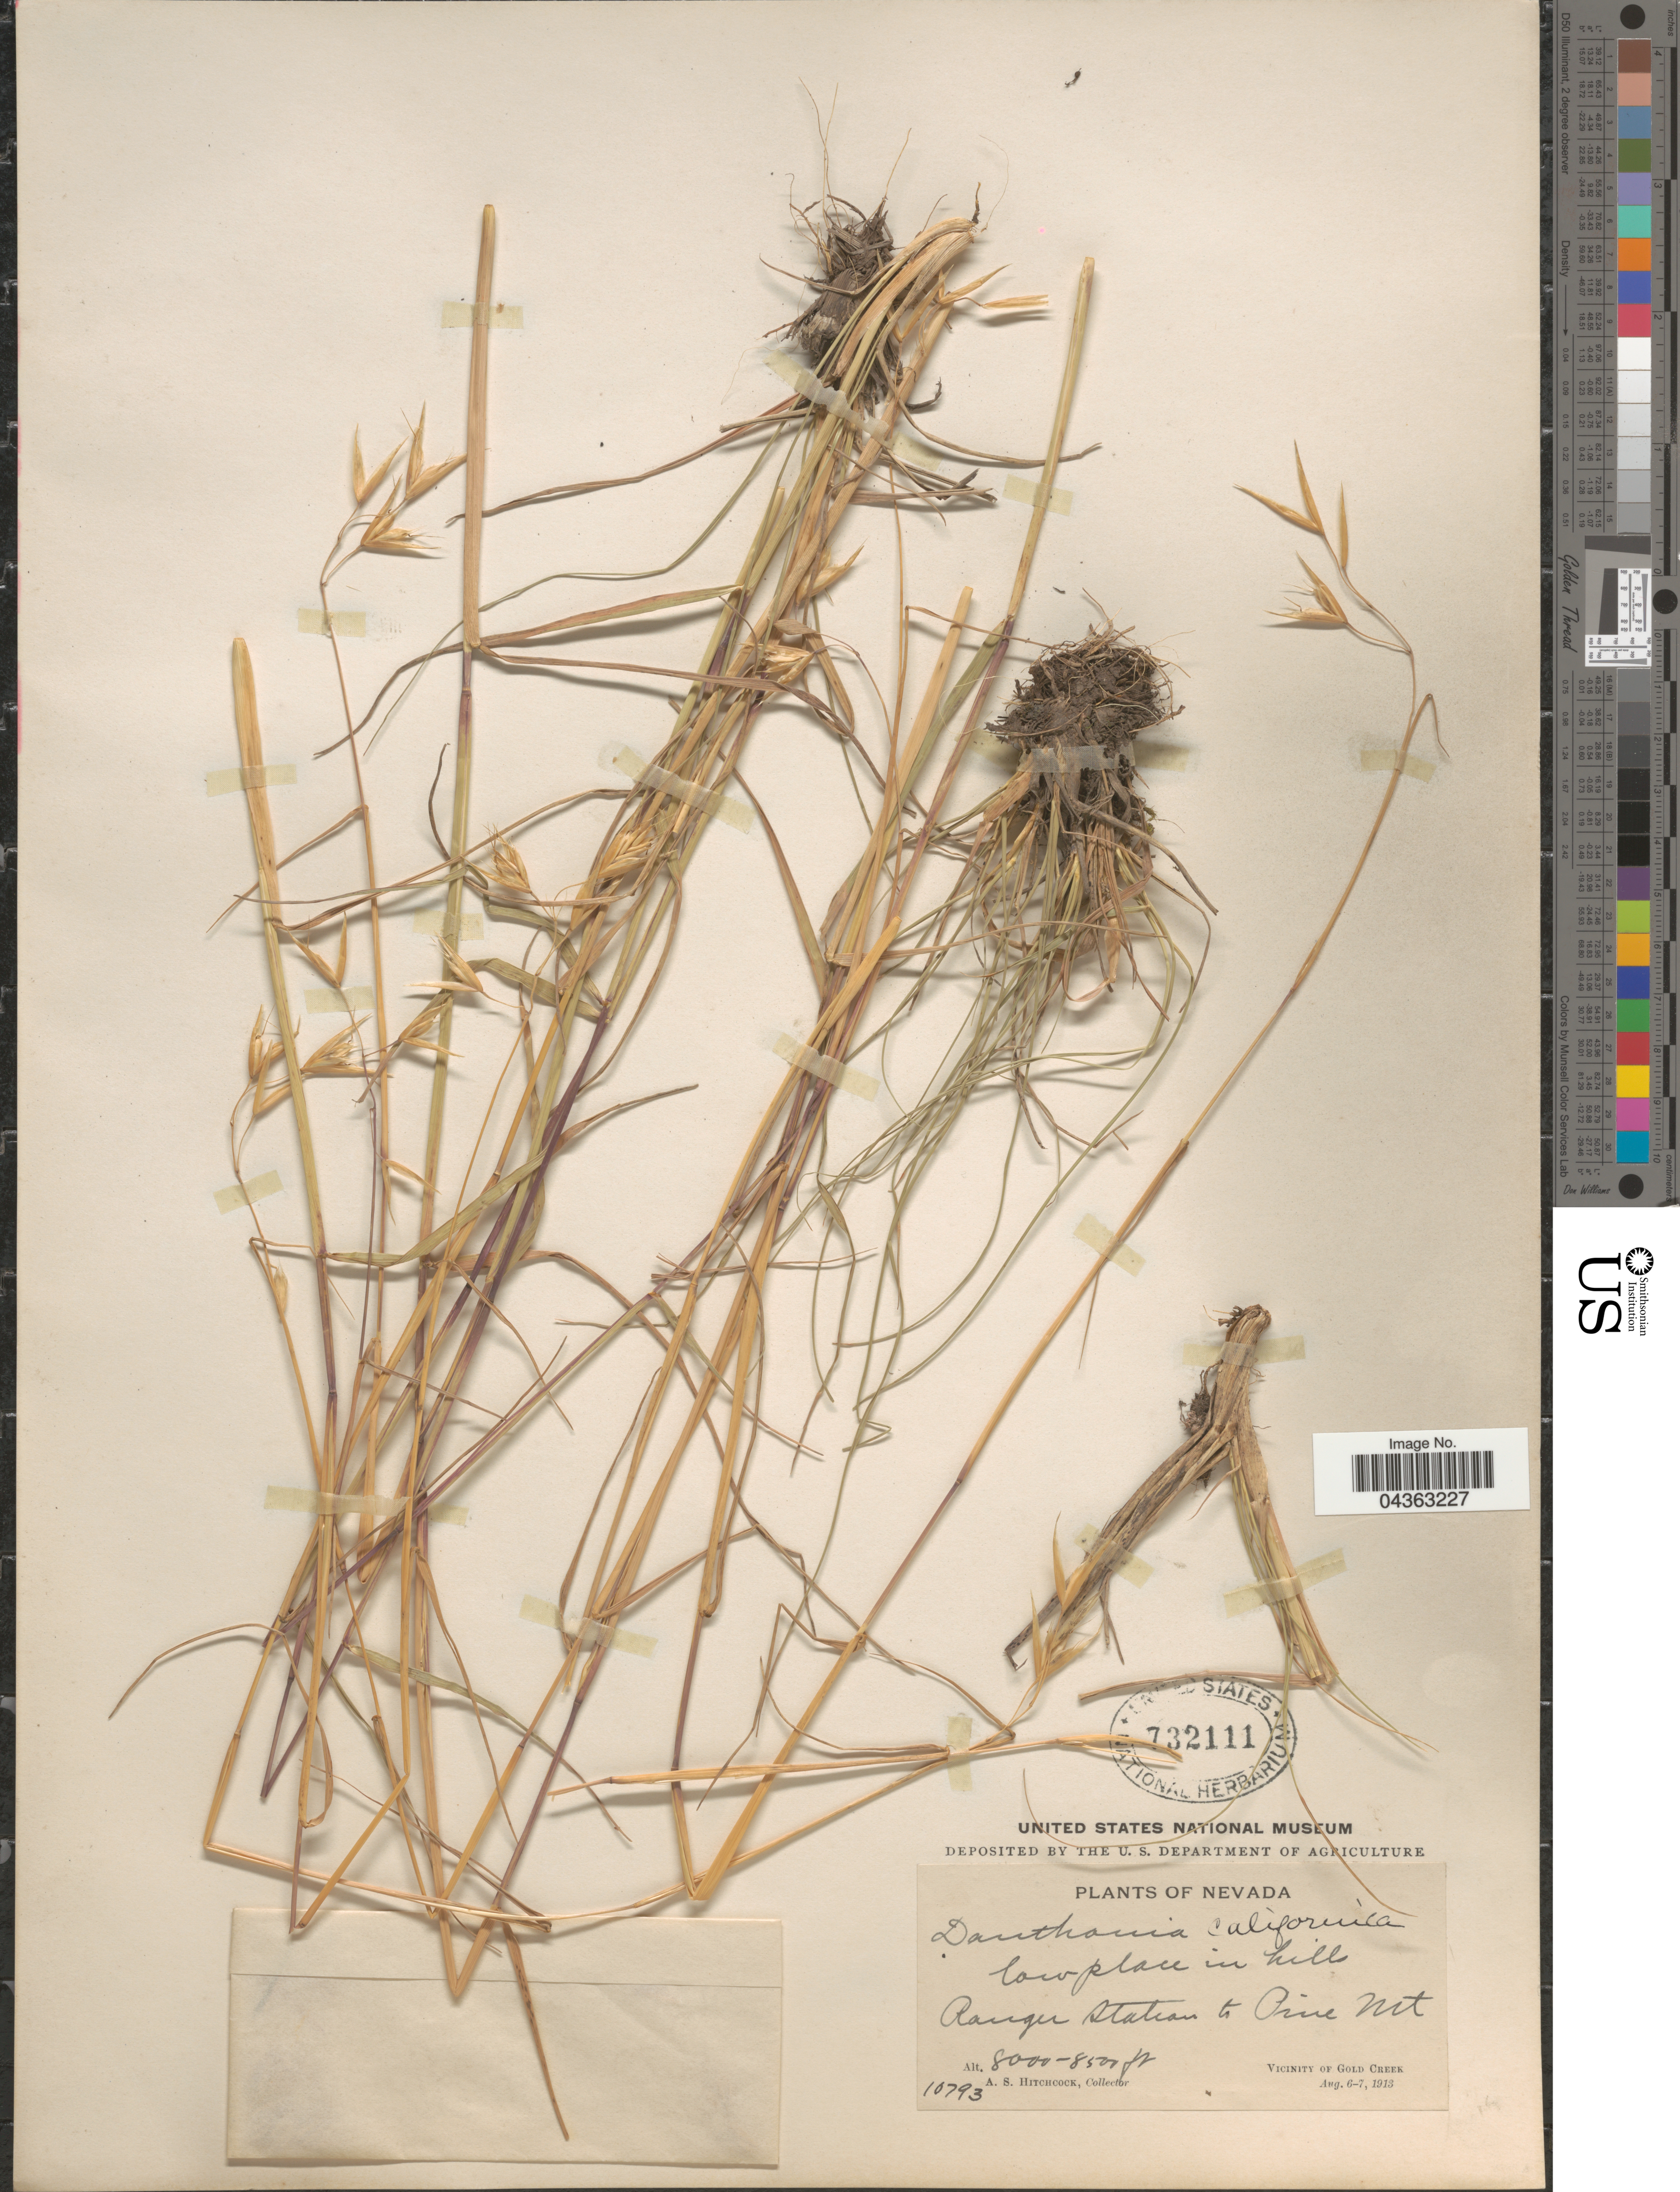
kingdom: Plantae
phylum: Tracheophyta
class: Liliopsida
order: Poales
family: Poaceae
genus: Danthonia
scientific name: Danthonia californica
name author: Bol.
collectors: A. S. Hitchcock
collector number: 10793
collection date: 1913-08-06/1913-08-07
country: United States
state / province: Nevada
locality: Ranger Station to Pine Mt. Vicinity of Gold Creek.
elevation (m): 2438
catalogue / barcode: US 732111